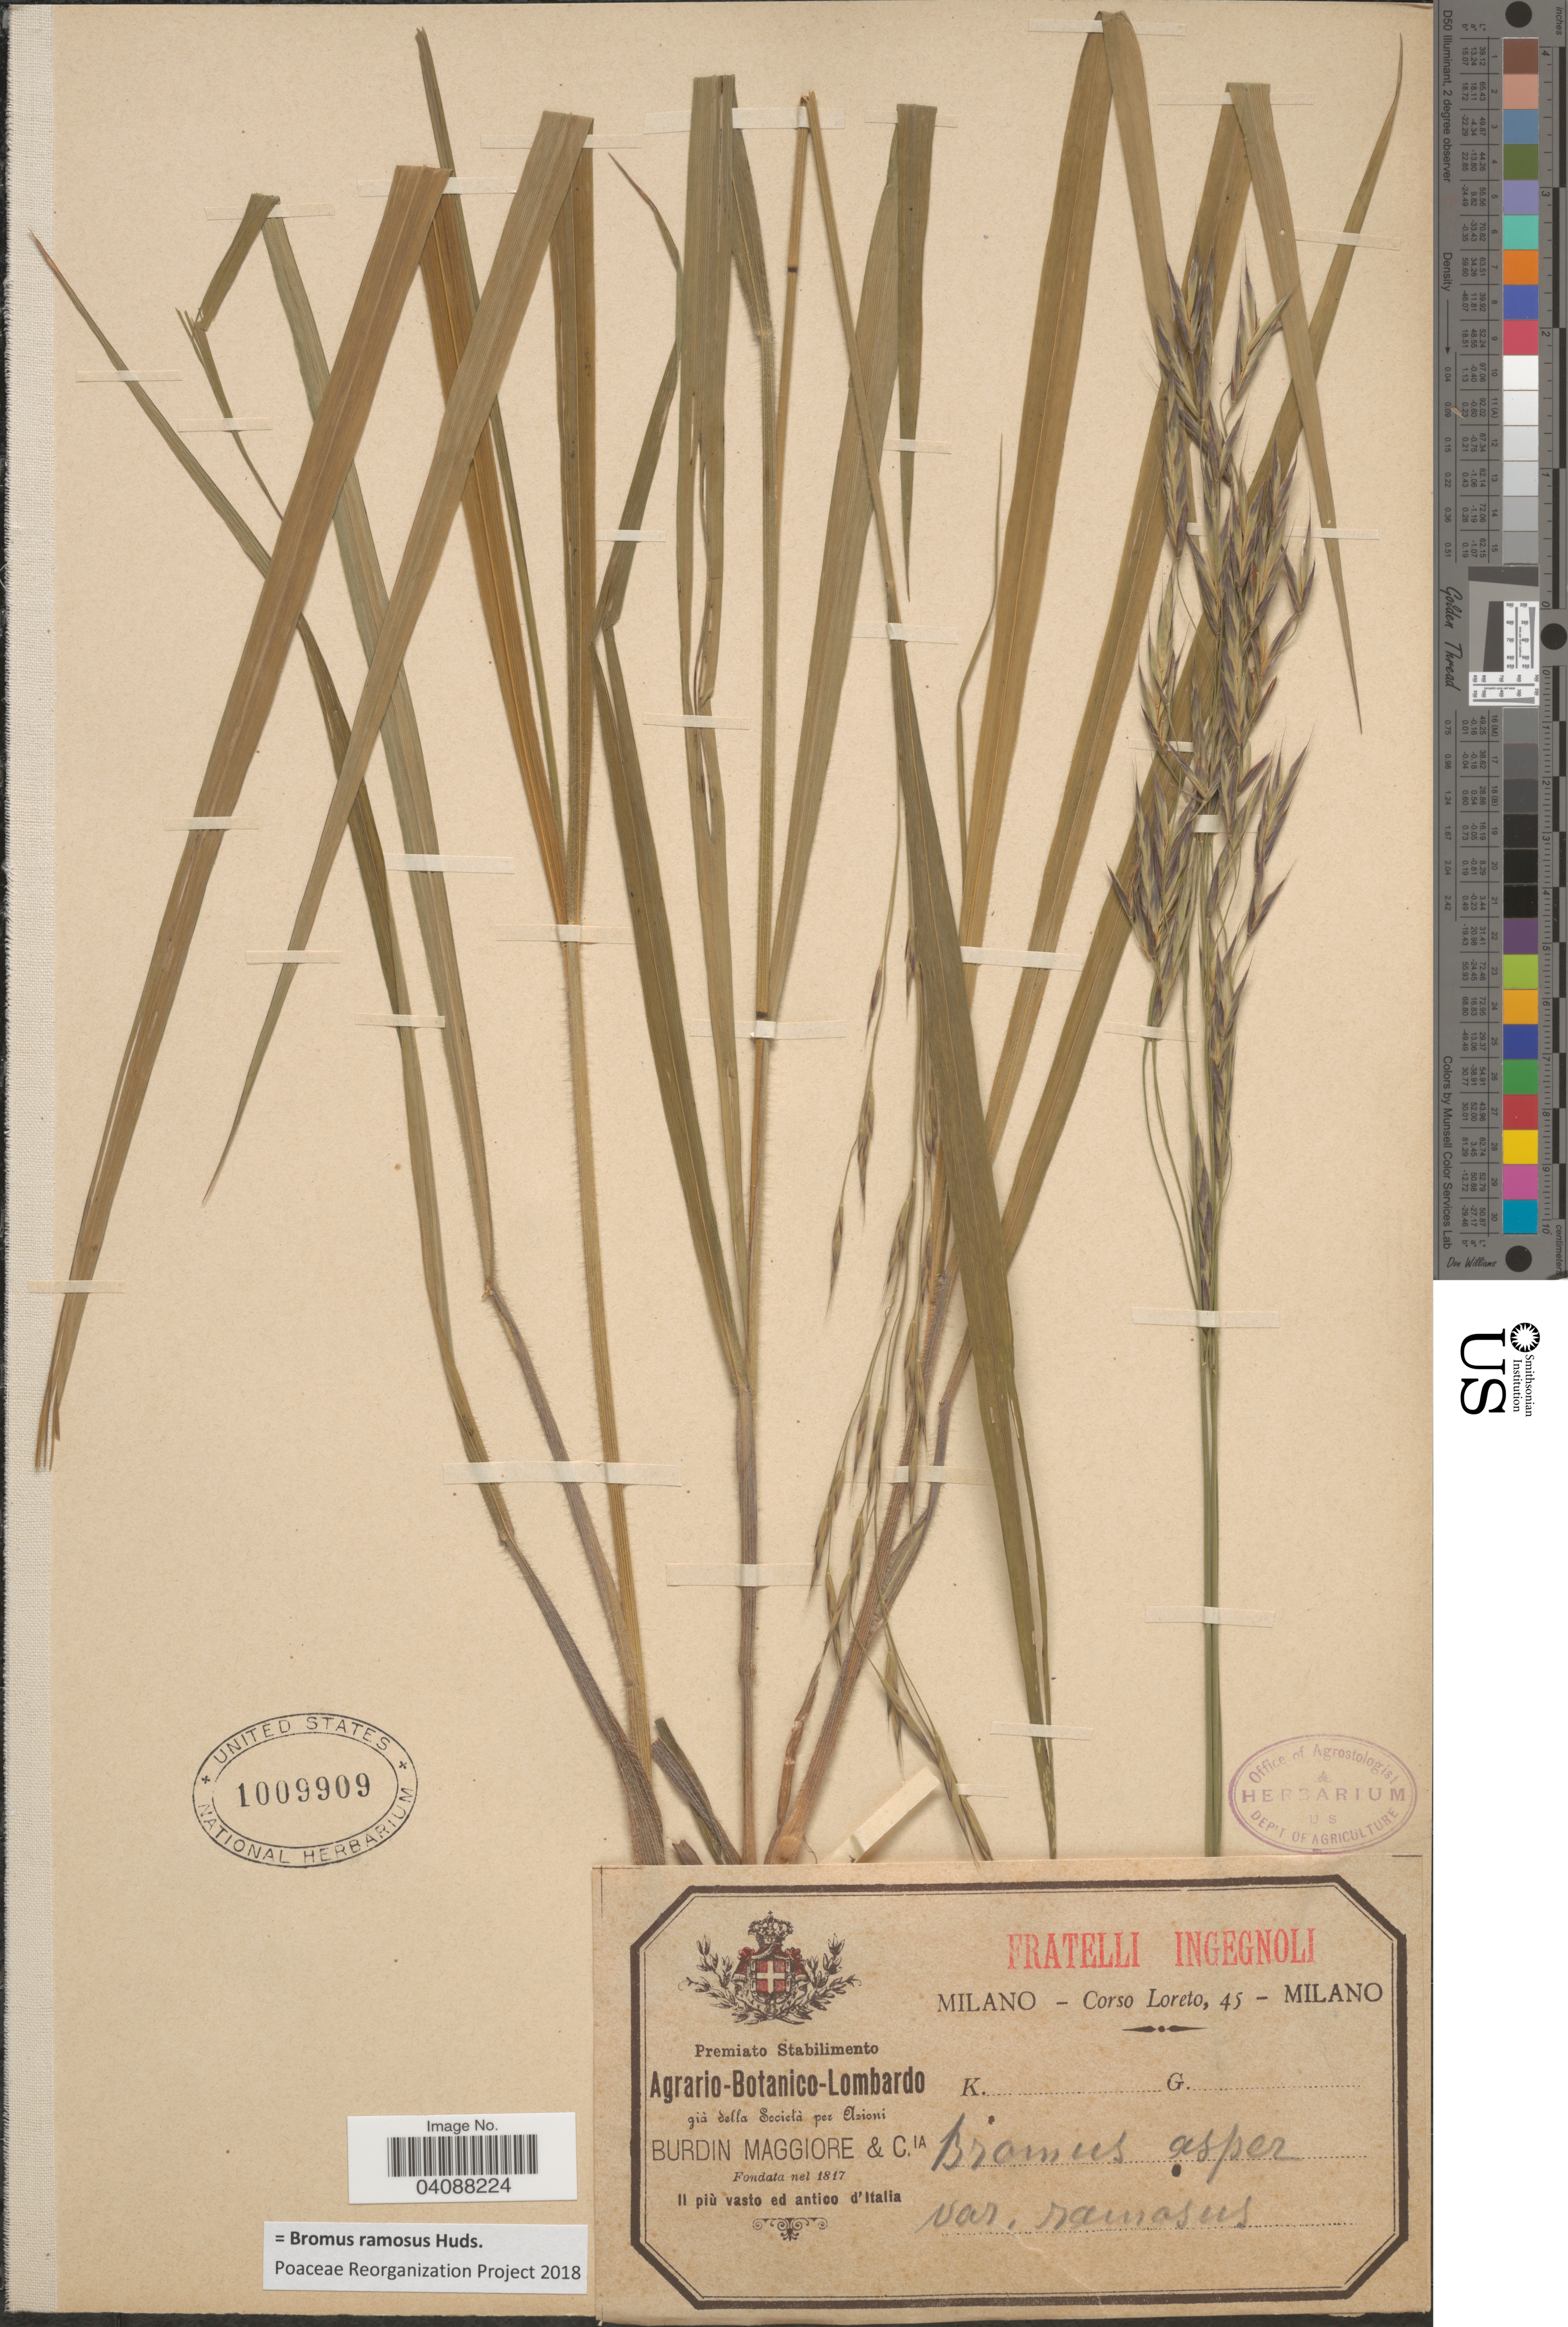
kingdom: Plantae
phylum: Tracheophyta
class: Liliopsida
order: Poales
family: Poaceae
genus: Bromus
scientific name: Bromus ramosus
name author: Huds.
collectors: Loreto, C.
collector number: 45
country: Italy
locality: II più vasto ed antico d'Italia.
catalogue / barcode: US 1009909